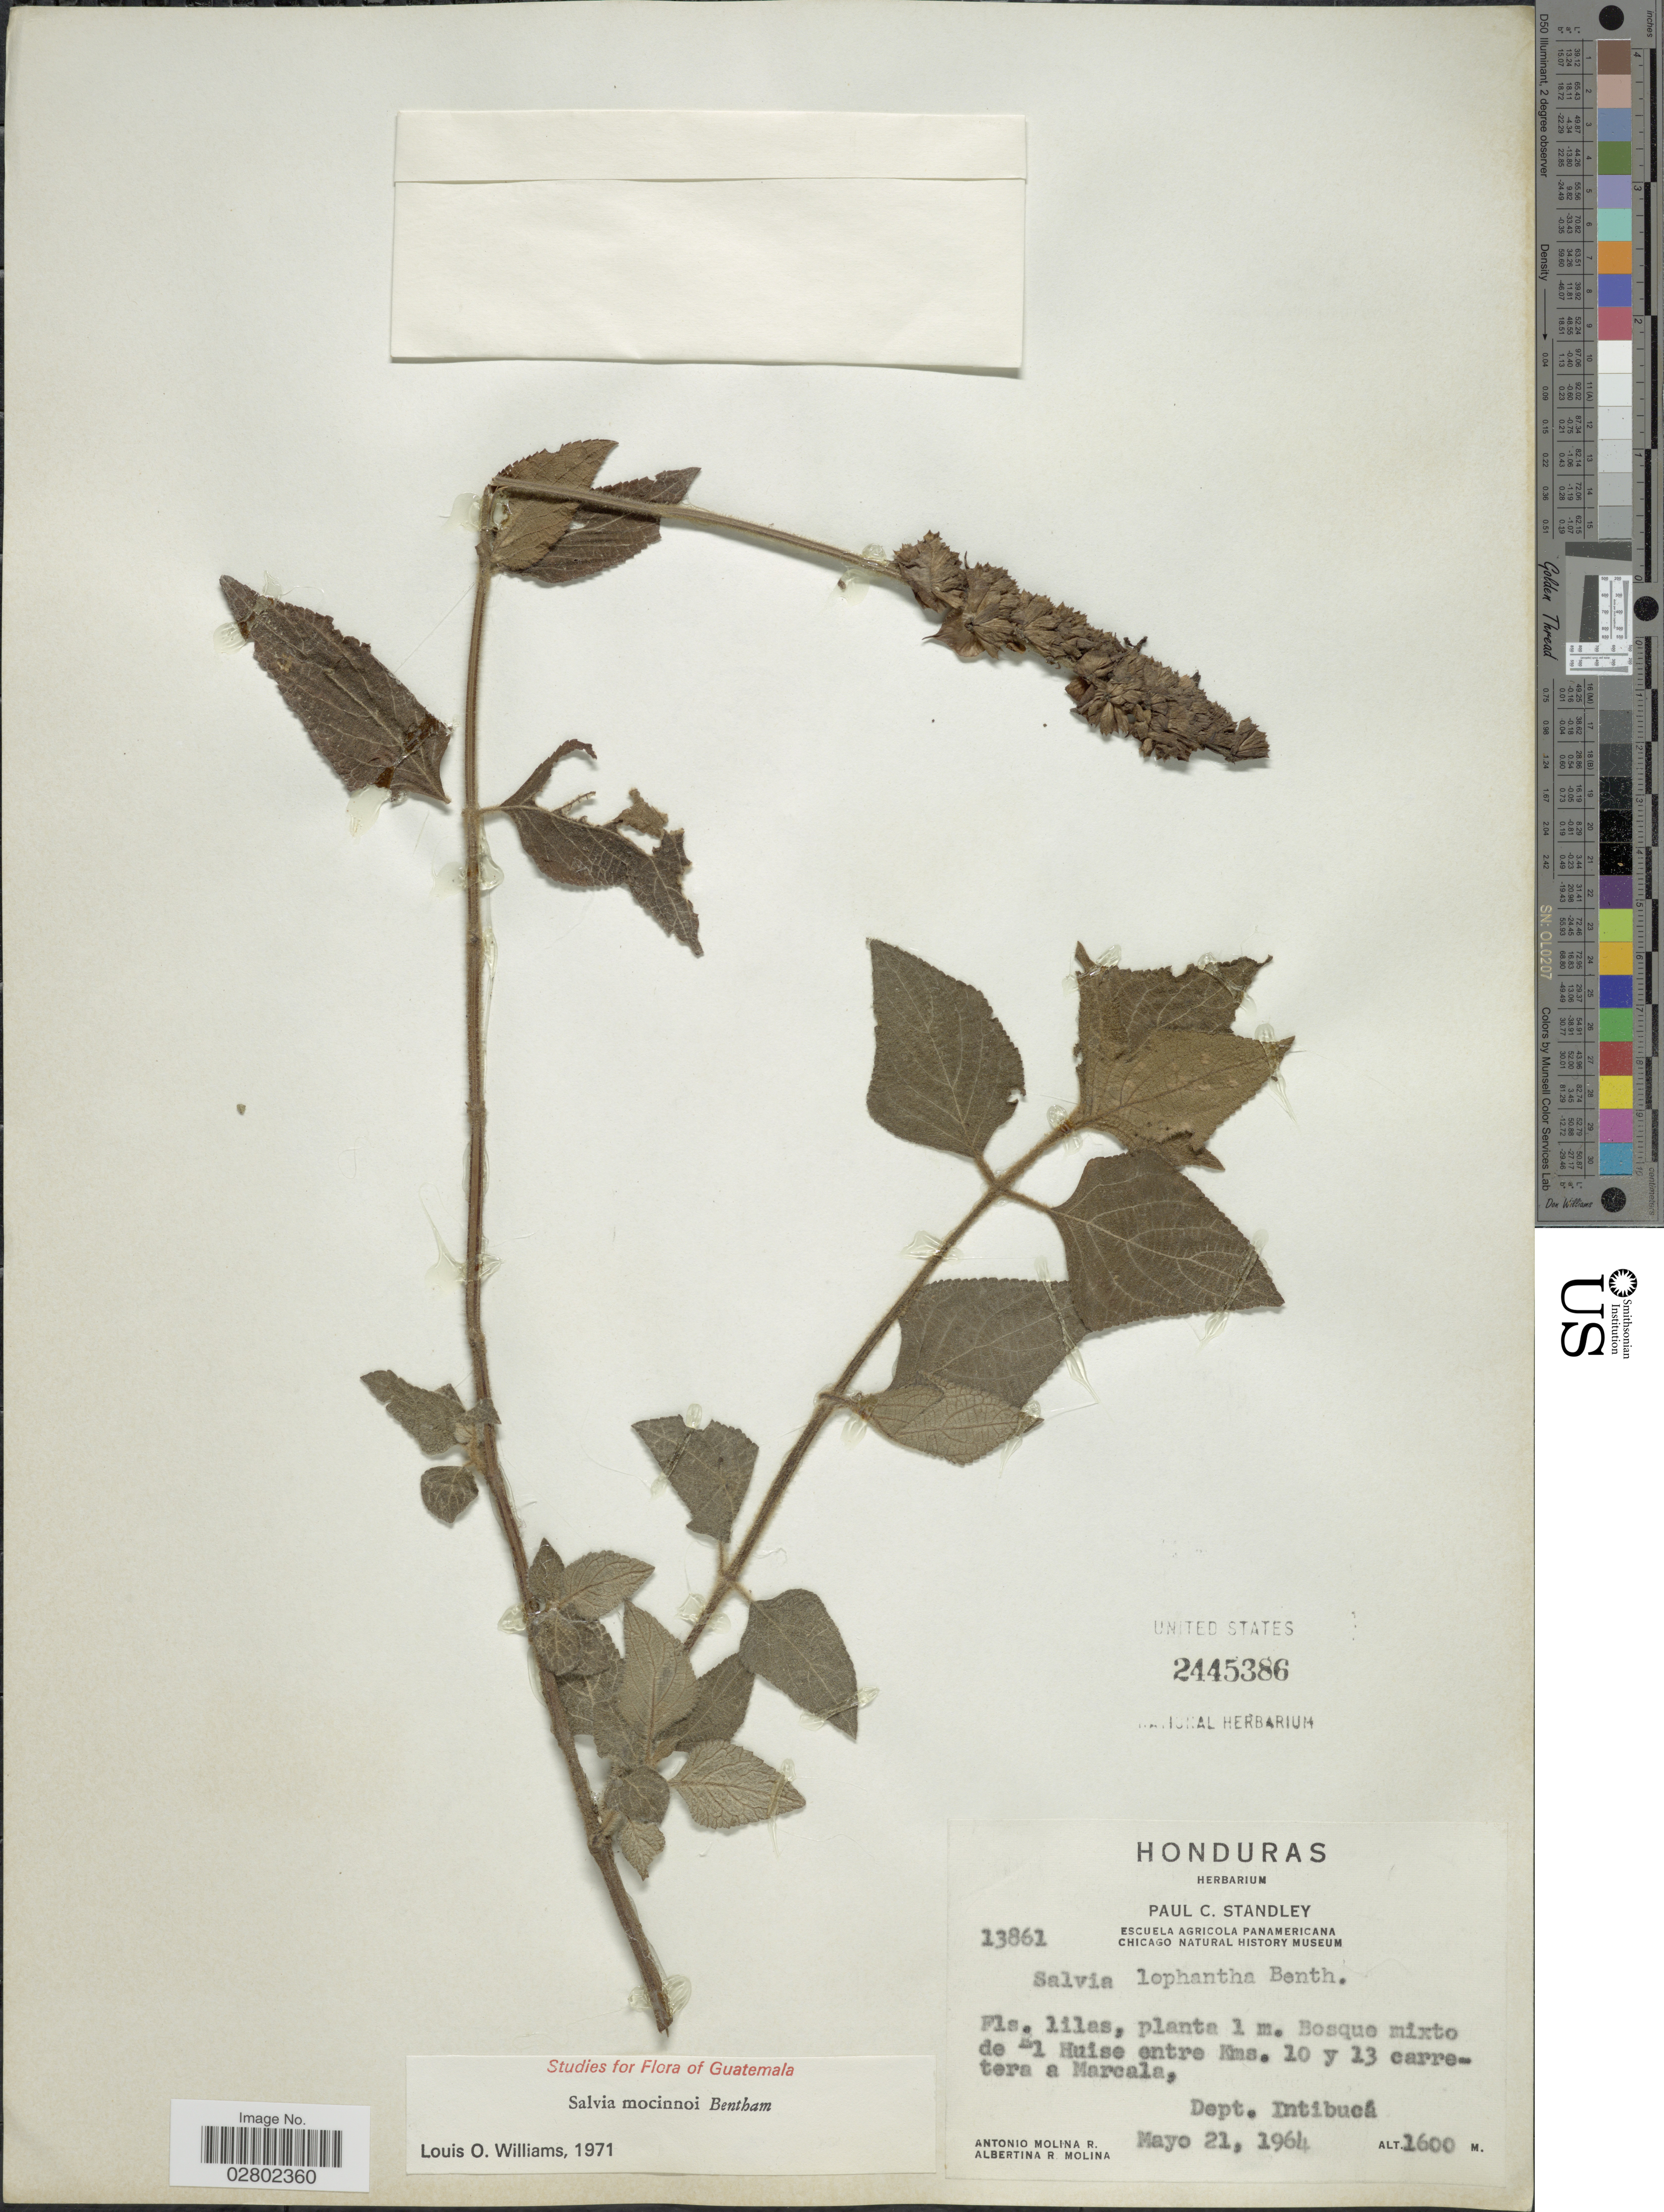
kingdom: Plantae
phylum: Tracheophyta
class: Magnoliopsida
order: Lamiales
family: Lamiaceae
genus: Salvia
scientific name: Salvia mocinoi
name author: Benth.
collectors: A. Molina R. & A. R. Molina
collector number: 13861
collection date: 1964-05-21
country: Honduras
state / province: Intibuca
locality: Bosque mixto de El Huise entre Kms. 10 y 13 carretera a Marcala, Dept. Intibucá.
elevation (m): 1600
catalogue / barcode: US 2445386